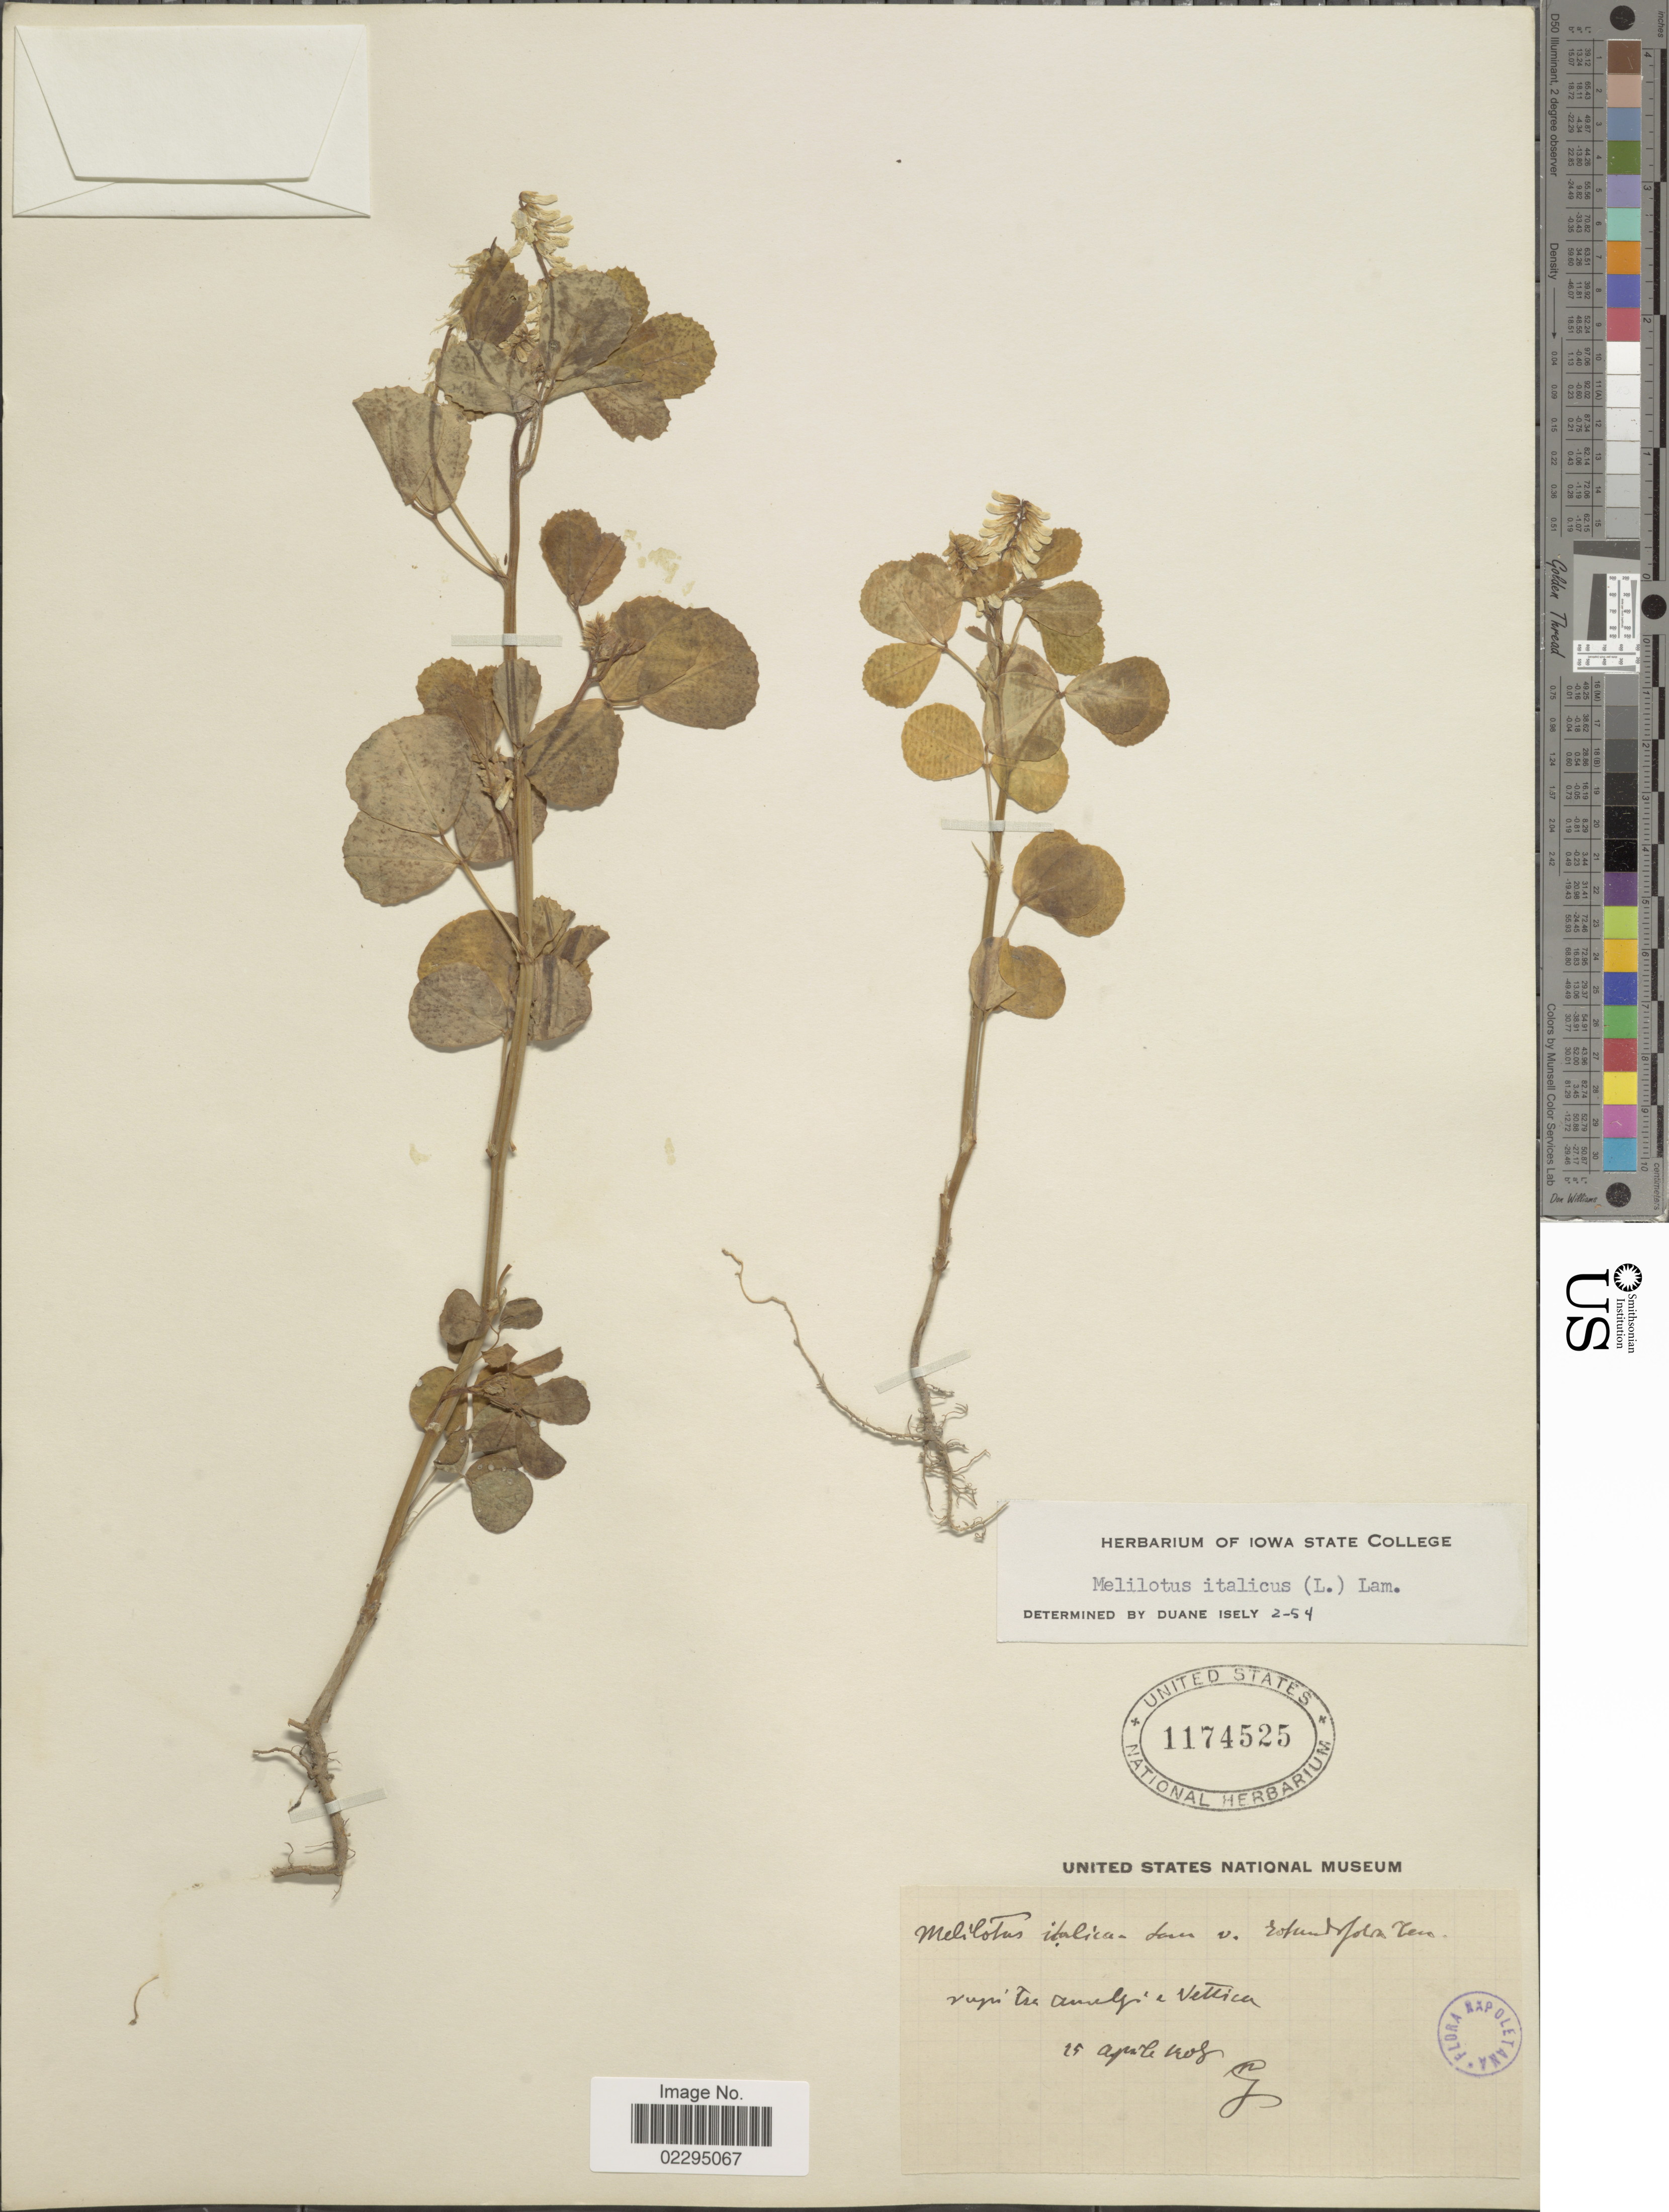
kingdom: Plantae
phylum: Tracheophyta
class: Magnoliopsida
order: Fabales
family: Fabaceae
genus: Melilotus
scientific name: Melilotus italicus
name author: (L.) Lam.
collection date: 1908-04-25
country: Italy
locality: Rupitse au [illegible text] e Vettica. [interpreted]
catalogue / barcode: US 1174525